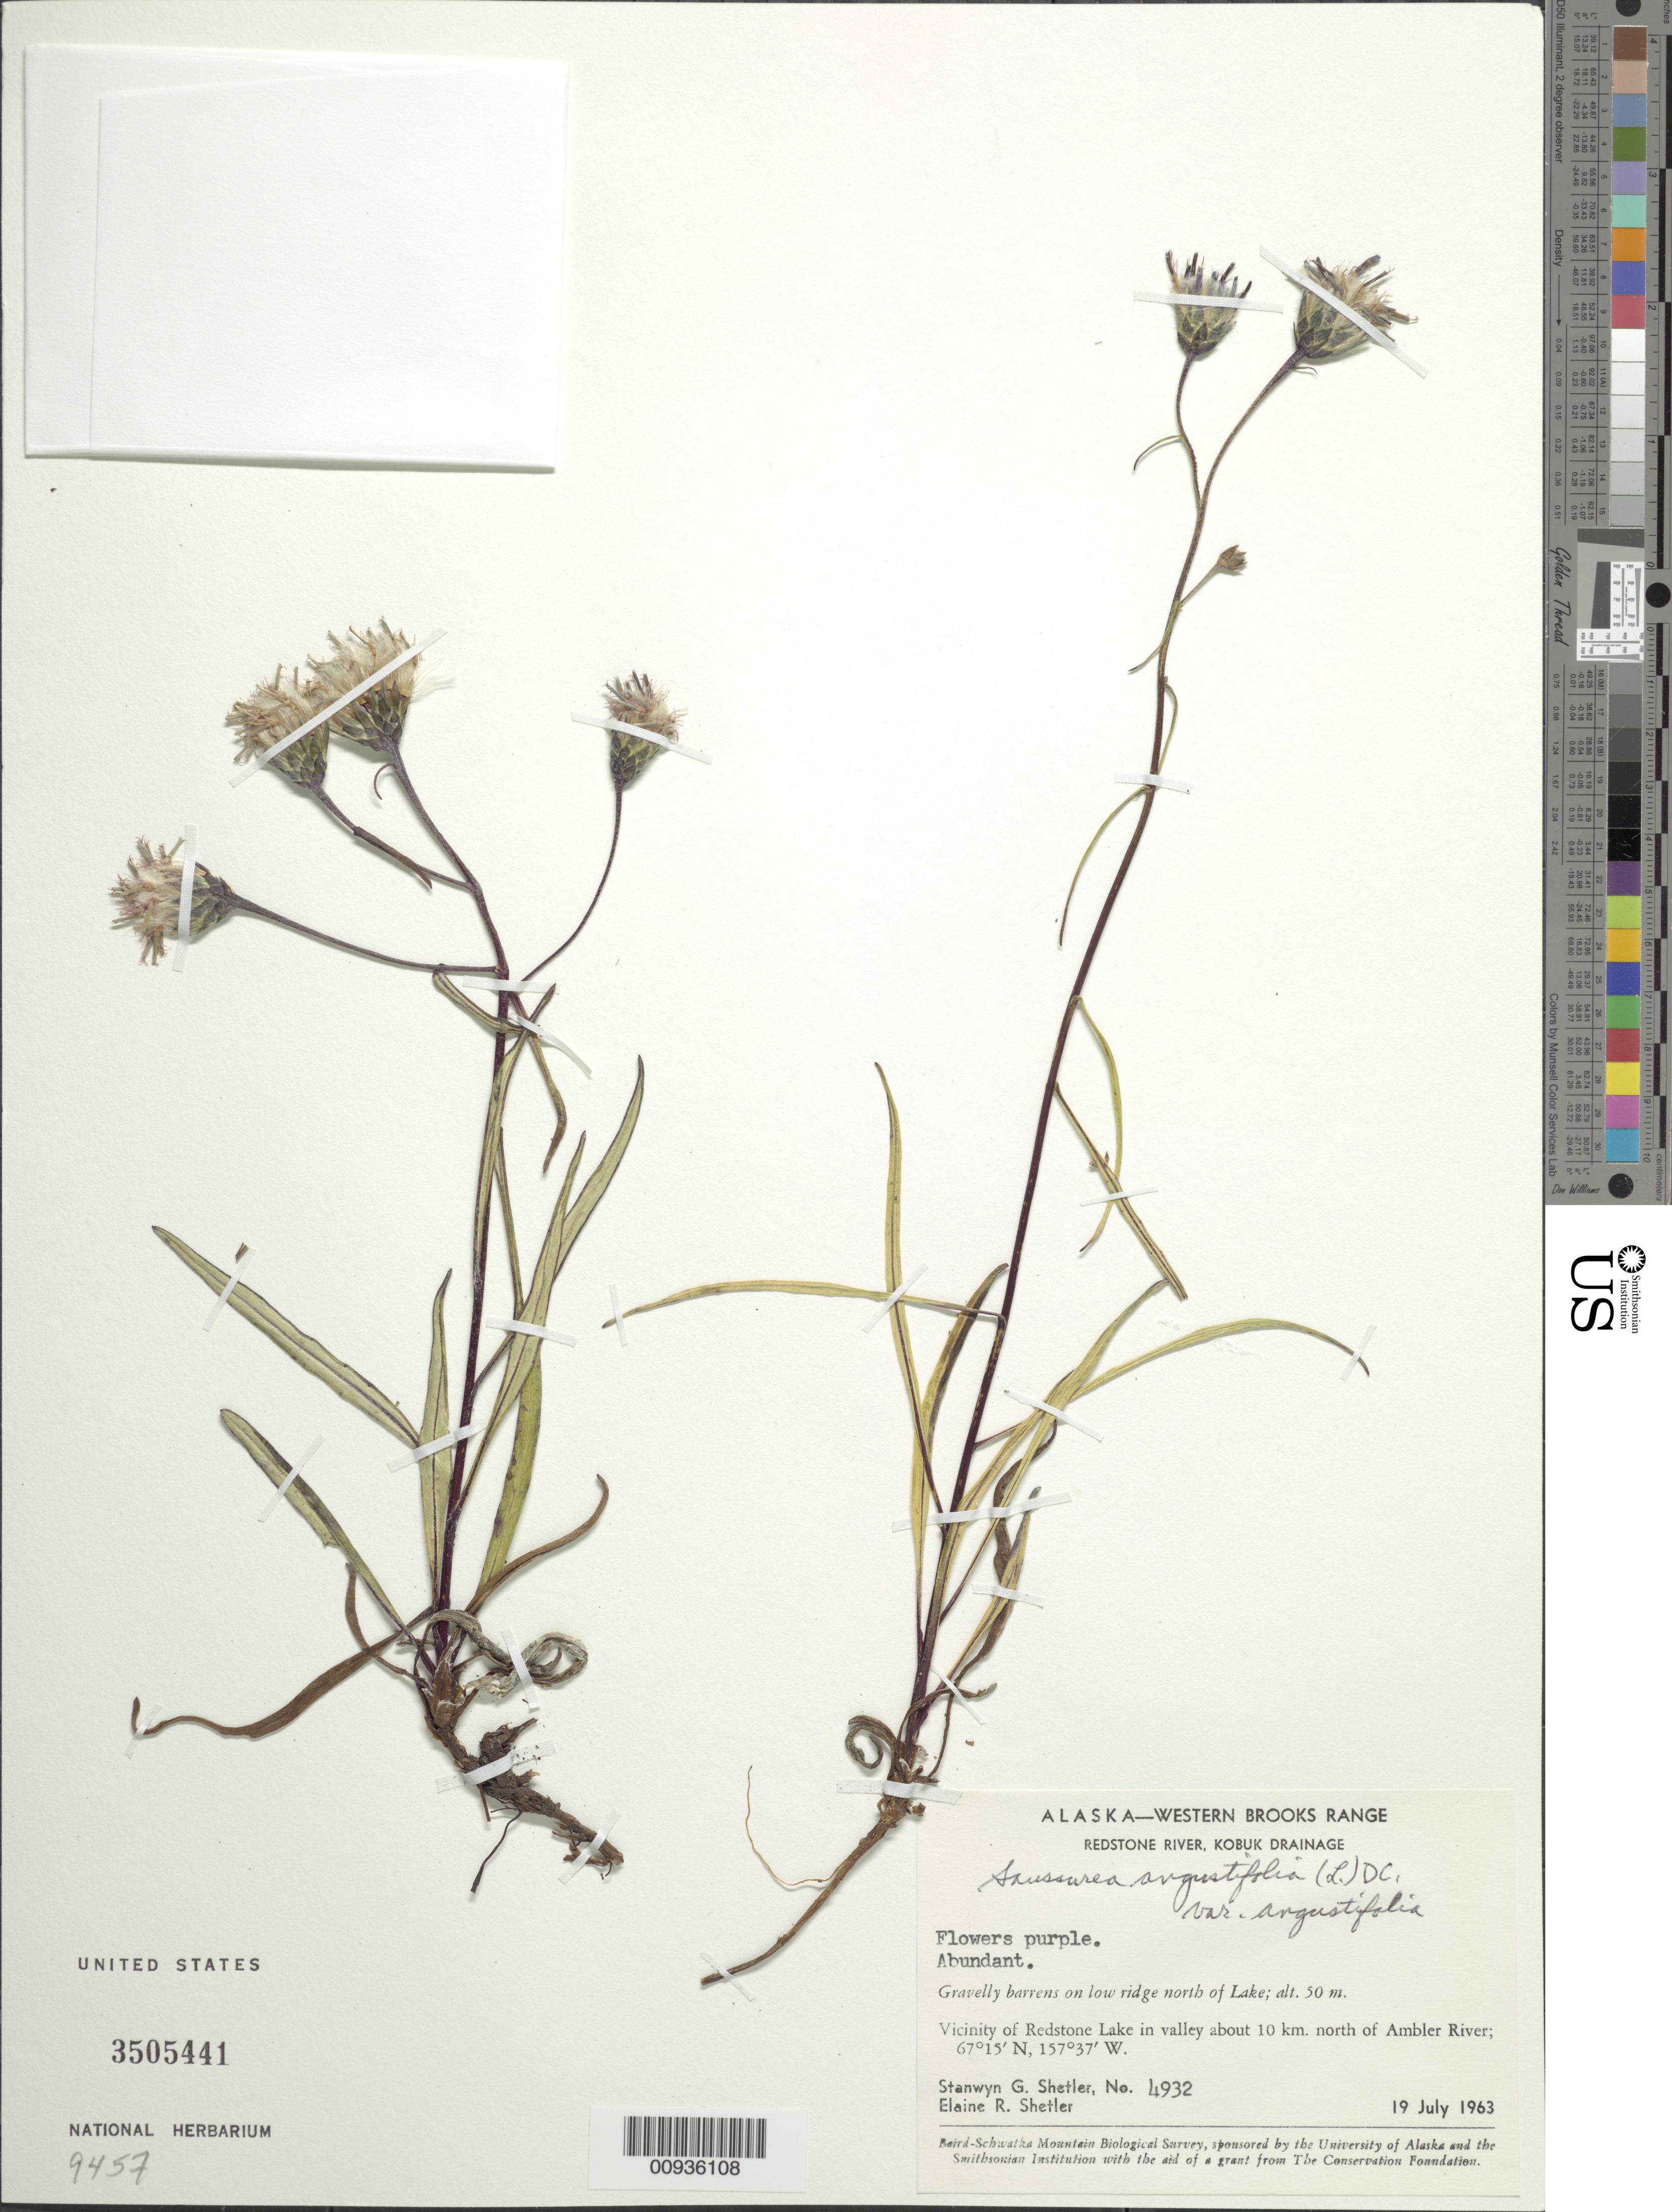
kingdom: Plantae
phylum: Tracheophyta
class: Magnoliopsida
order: Asterales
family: Asteraceae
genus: Saussurea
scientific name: Saussurea angustifolia var. angustifolia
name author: (L.) DC.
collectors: S. Shetler & E. R. Shetler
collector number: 4932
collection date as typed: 19 Jul 1963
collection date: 1963-07-19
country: United States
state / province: Alaska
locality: Vicinity of Redstone Lake in valley about 10 km. north of Ambler River. Western Brooks Range, Redstone River, Kobuk Drainage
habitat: Gravelly barrens on low ridge north of Lake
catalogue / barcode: US 3505441